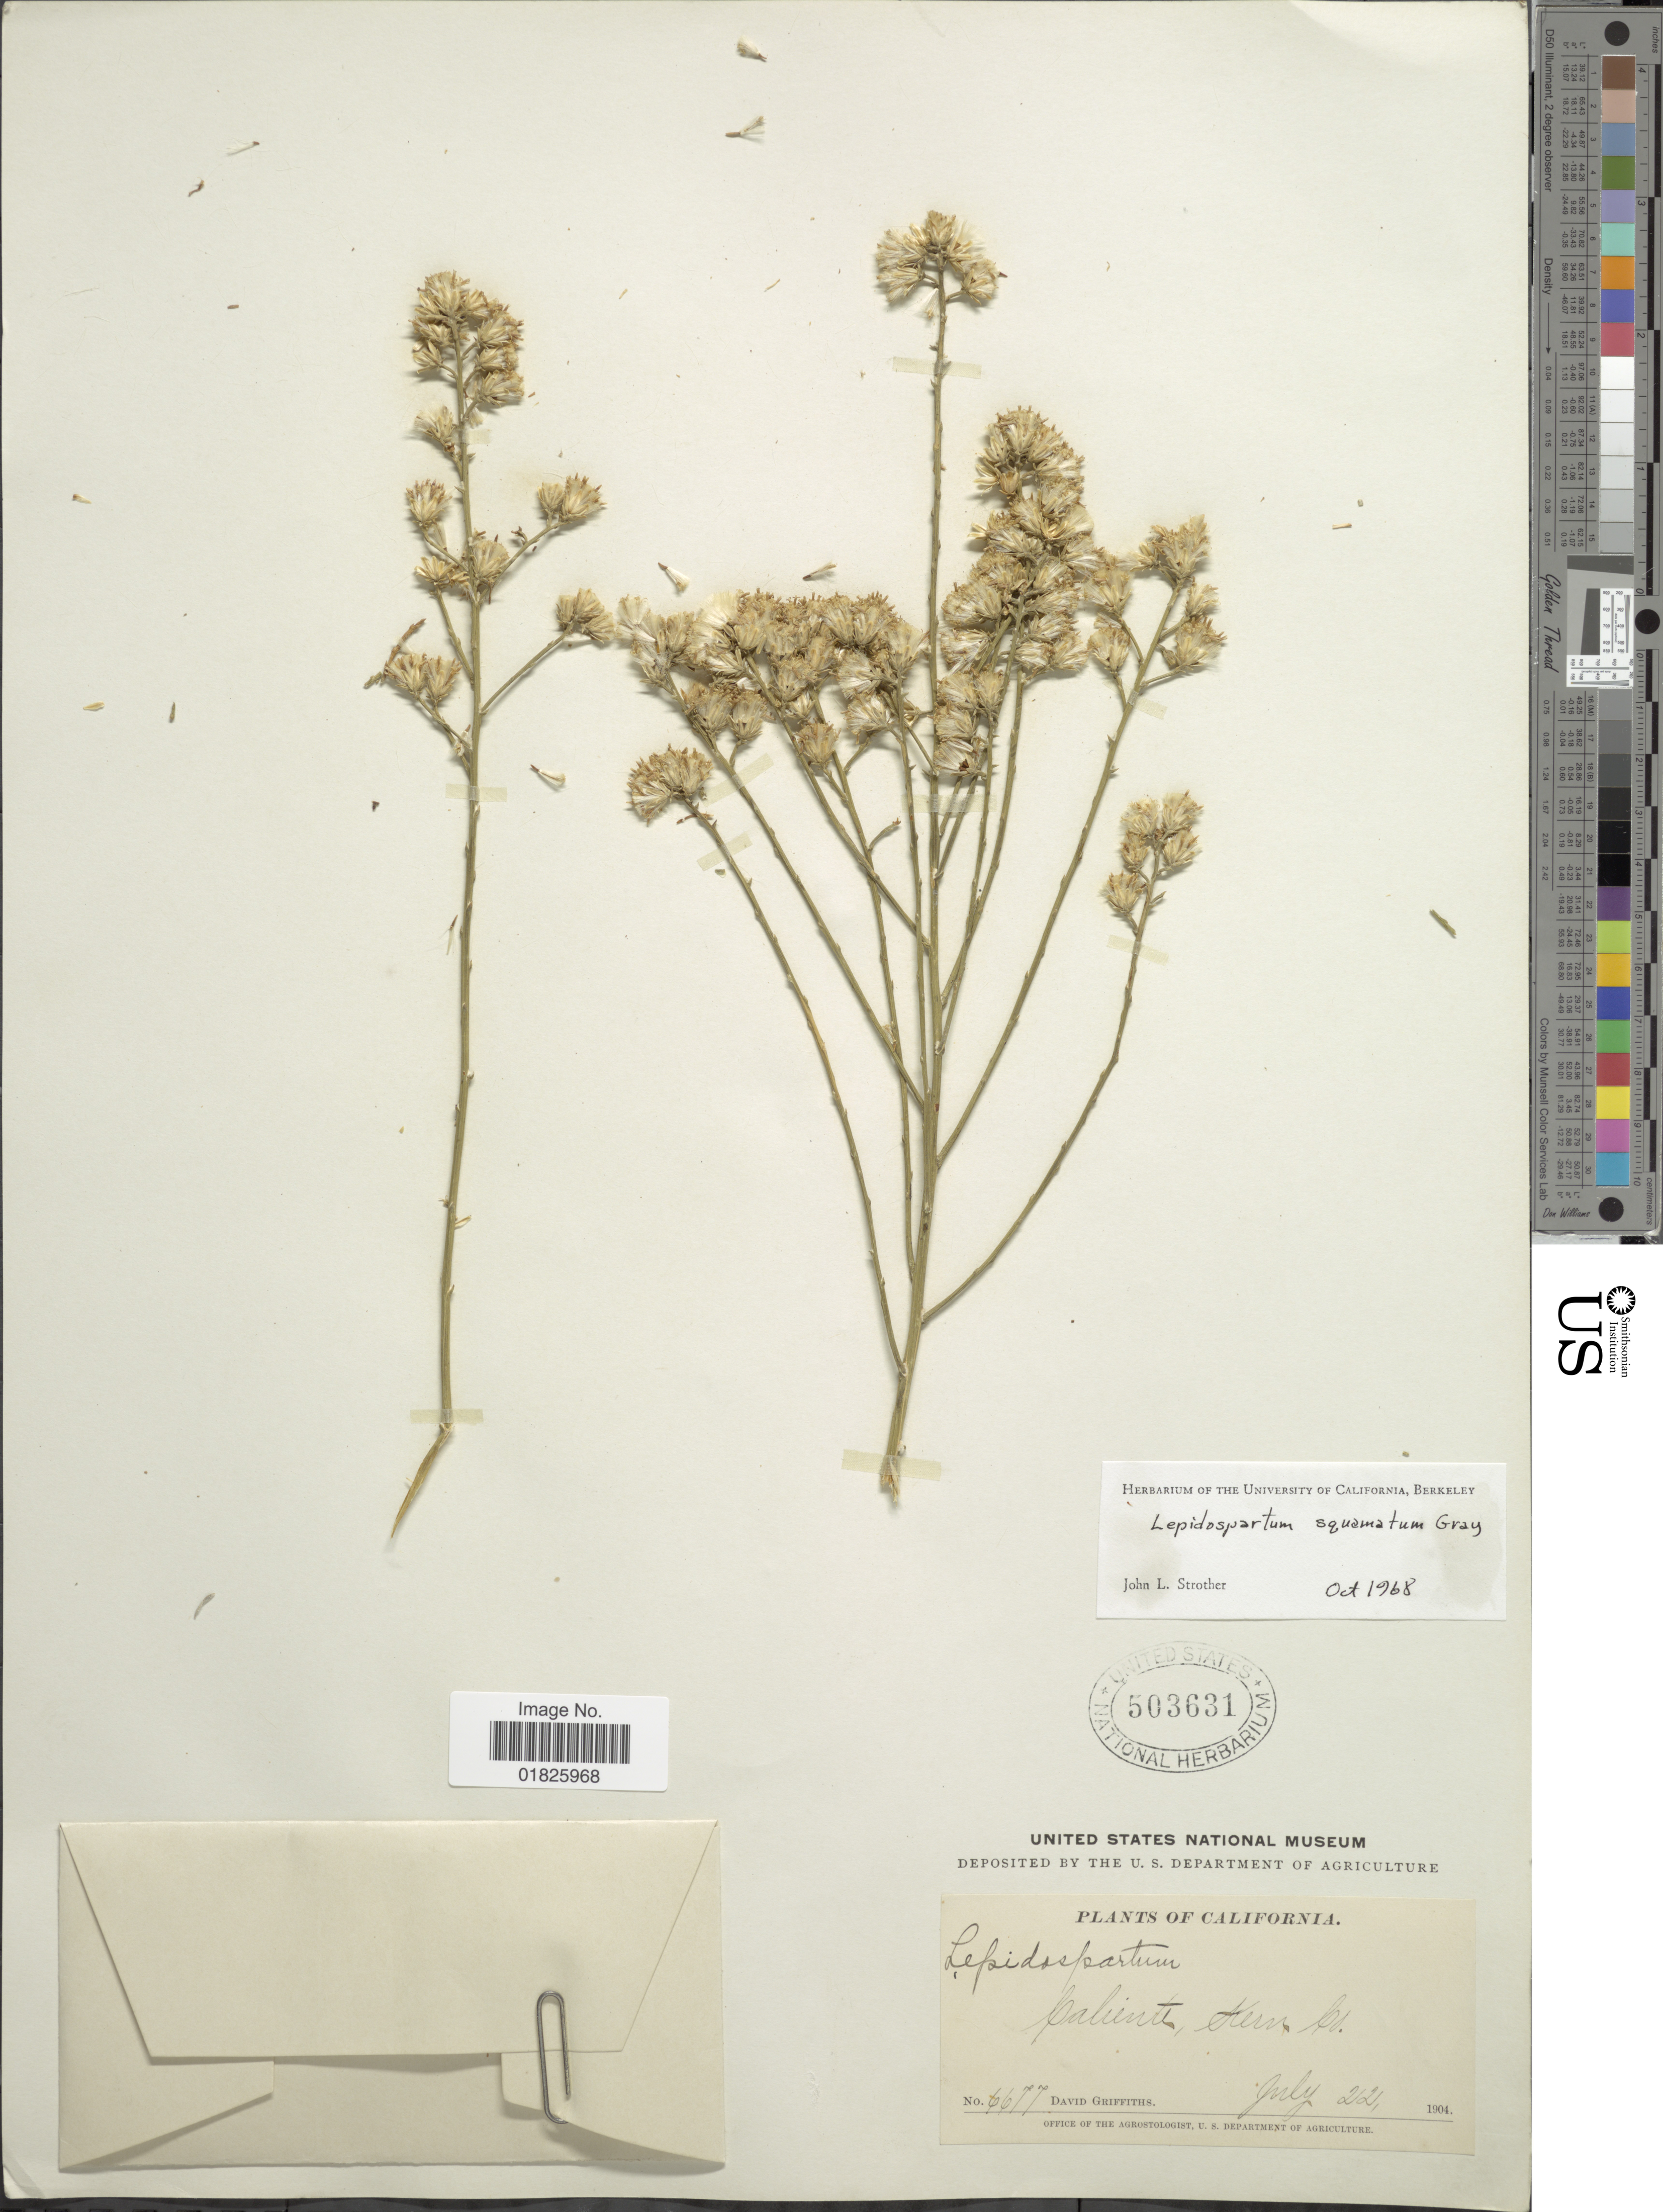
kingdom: Plantae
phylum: Tracheophyta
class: Magnoliopsida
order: Asterales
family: Asteraceae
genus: Lepidospartum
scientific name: Lepidospartum squamatum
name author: A. Gray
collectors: D. Griffiths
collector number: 6677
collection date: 1904-07-22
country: United States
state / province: California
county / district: Kern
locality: Caliente, Kern Co.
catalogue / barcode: US 503631